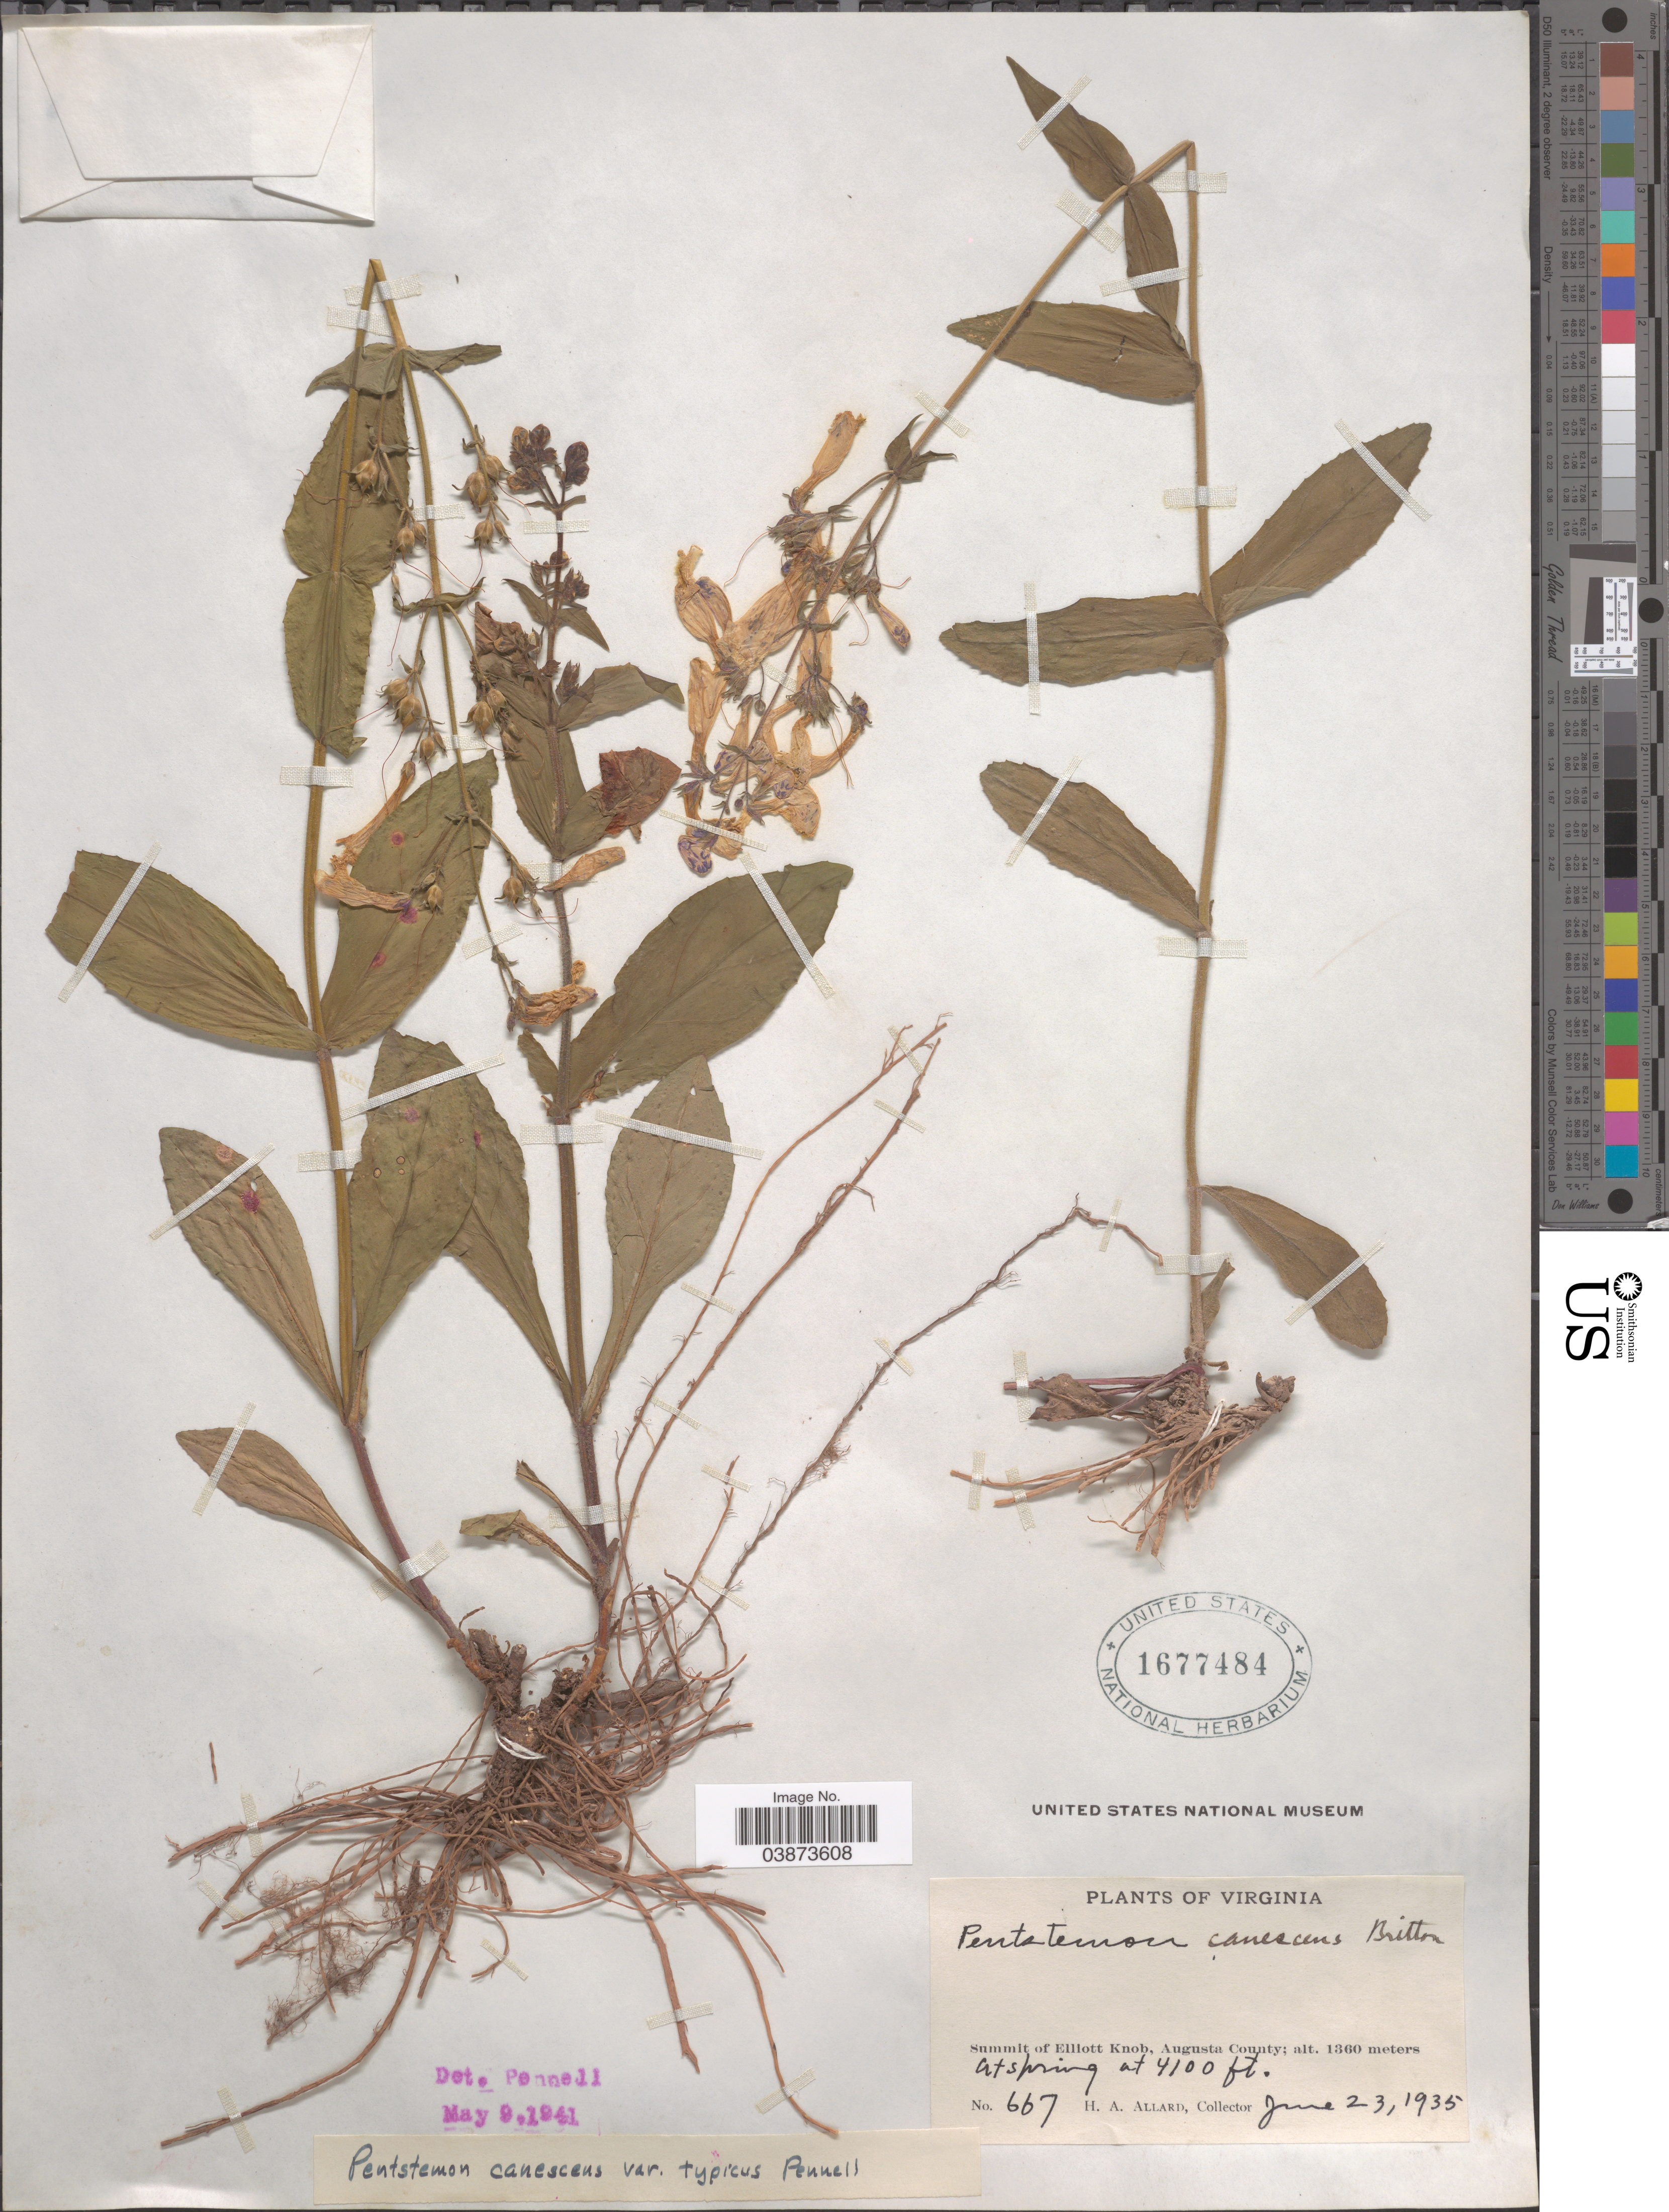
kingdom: Plantae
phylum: Tracheophyta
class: Magnoliopsida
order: Lamiales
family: Plantaginaceae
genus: Penstemon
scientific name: Penstemon canescens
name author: L.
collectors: H. A. Allard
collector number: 667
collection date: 1935-06-23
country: United States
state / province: Virginia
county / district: Augusta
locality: Summit of Elliott Knob, Augusta County. At spring.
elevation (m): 1250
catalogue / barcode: US 1677484